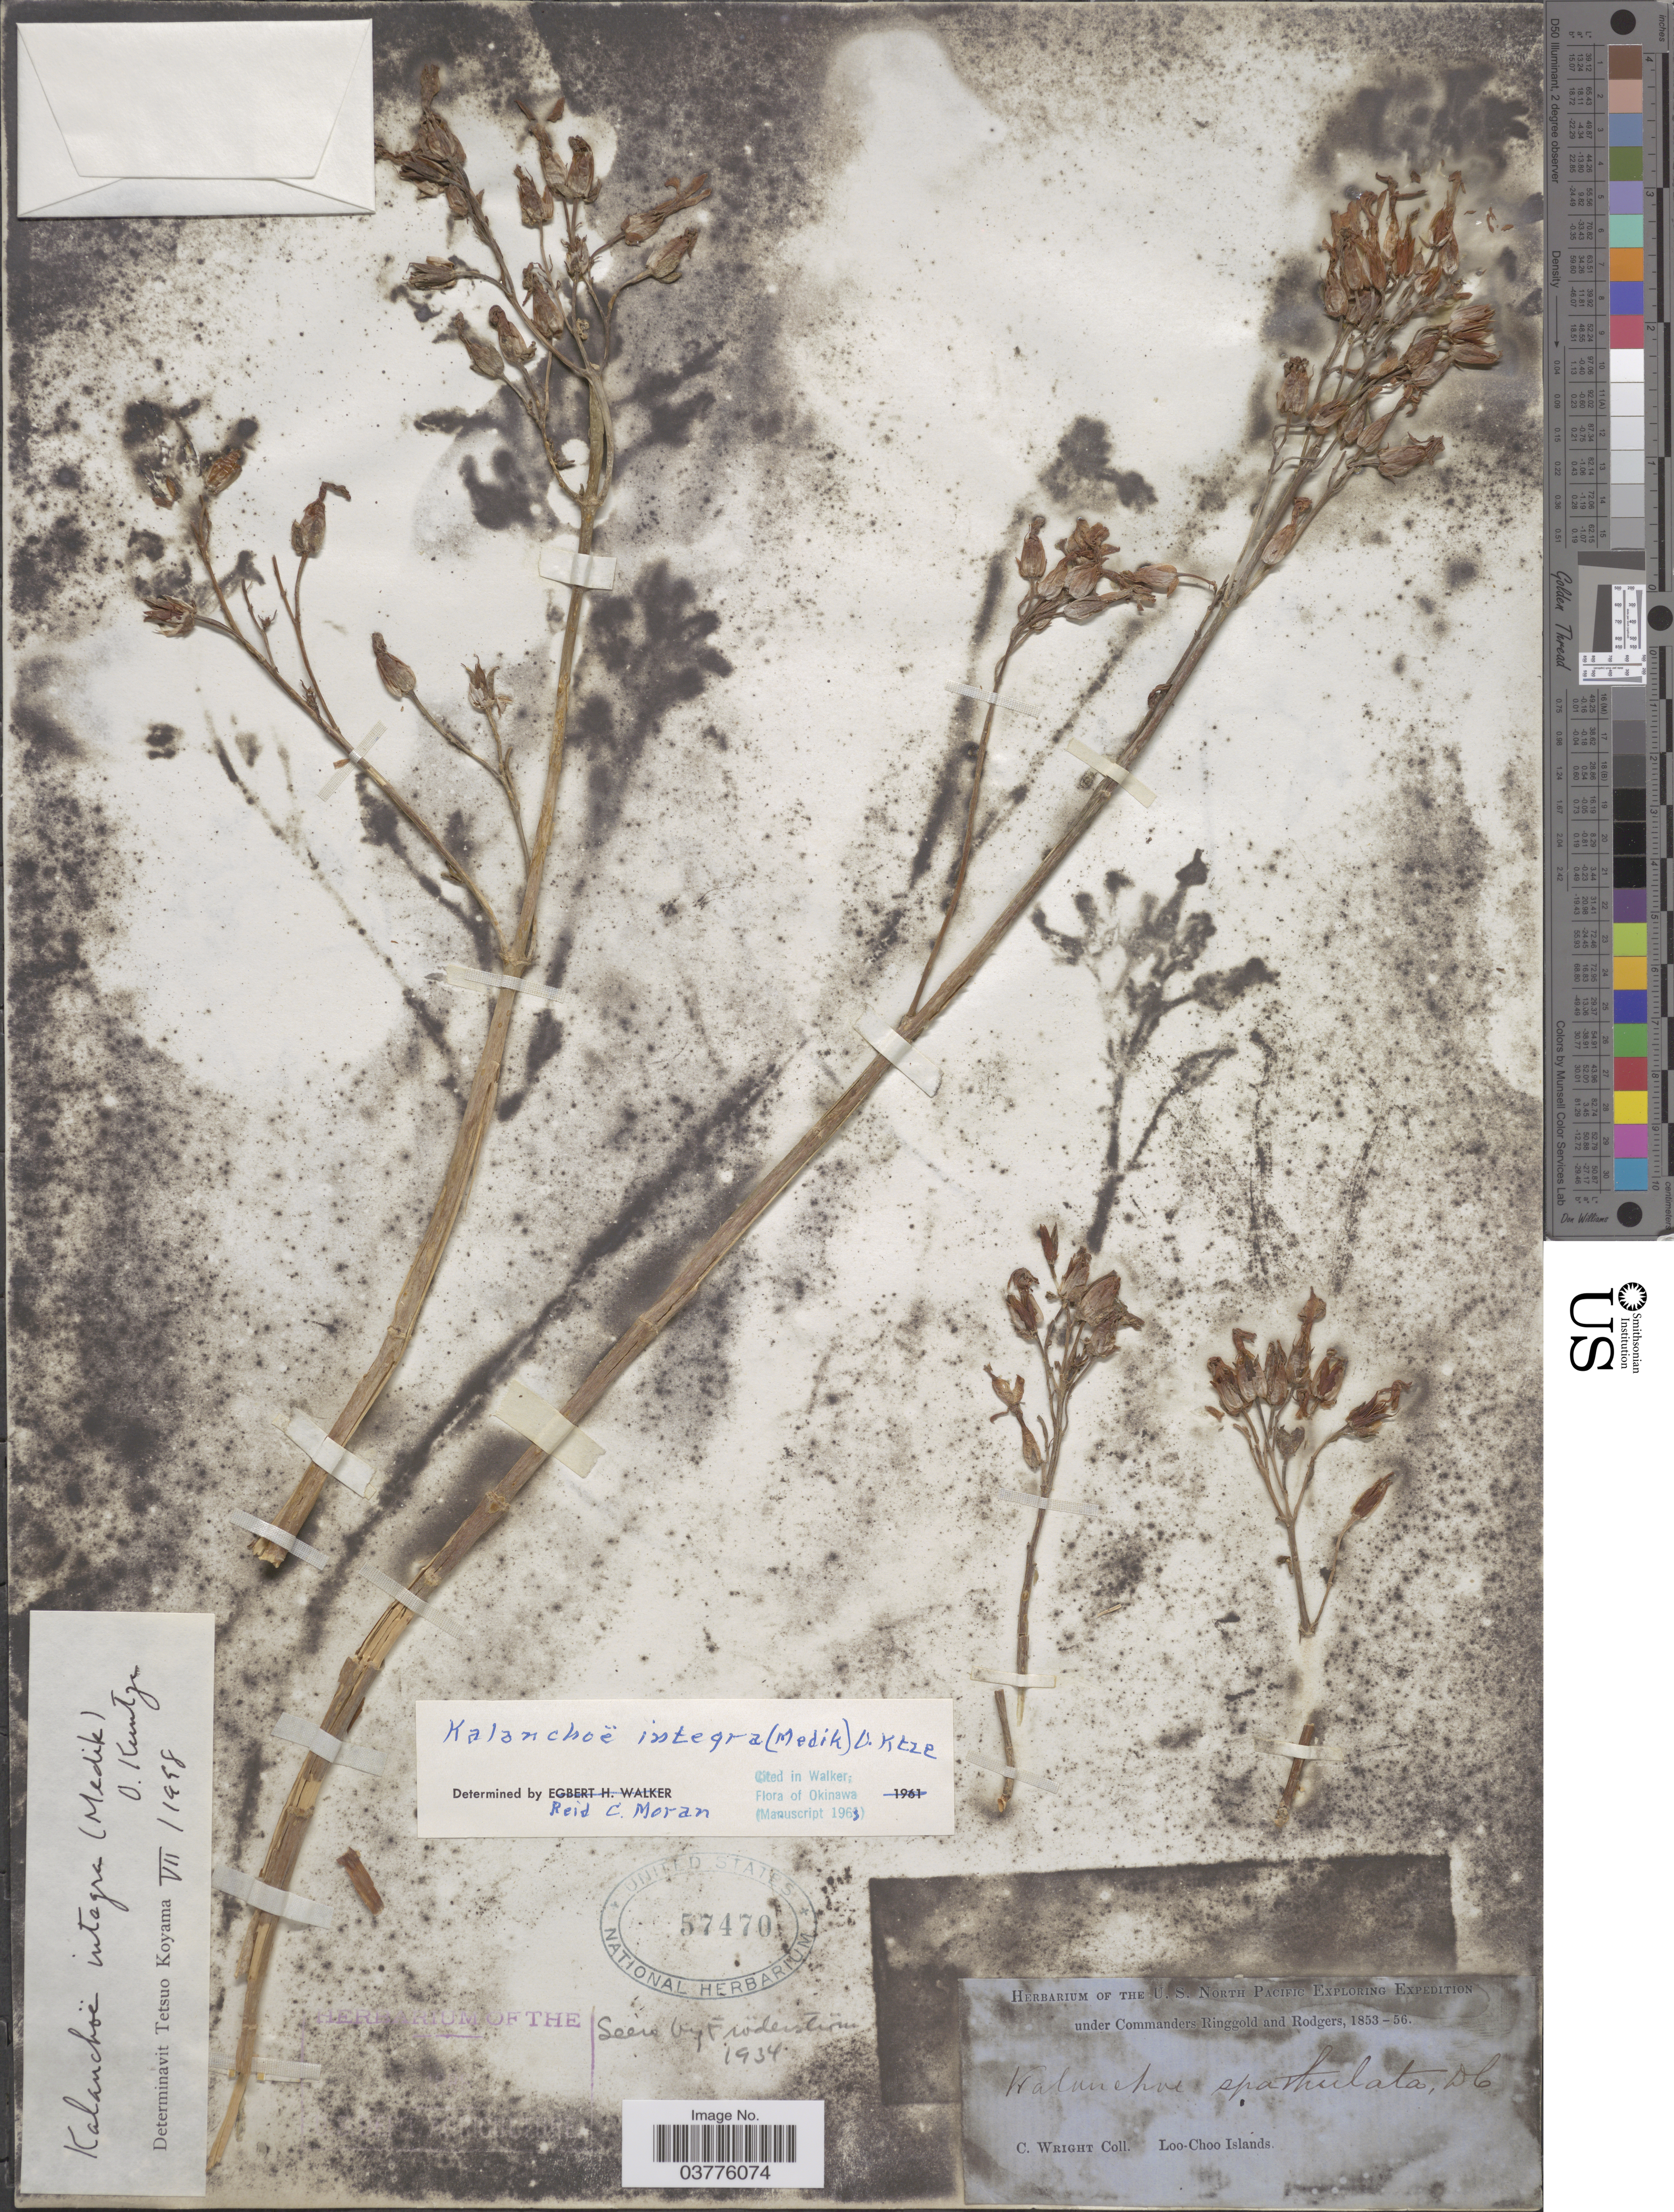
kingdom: Plantae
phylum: Tracheophyta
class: Magnoliopsida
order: Saxifragales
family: Crassulaceae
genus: Kalanchoe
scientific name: Kalanchoe integra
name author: (Medic.) Kuntze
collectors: C. Wright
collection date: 1853/1856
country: Japan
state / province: Okinawa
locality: Loo-Choo Islands.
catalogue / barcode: US 57470